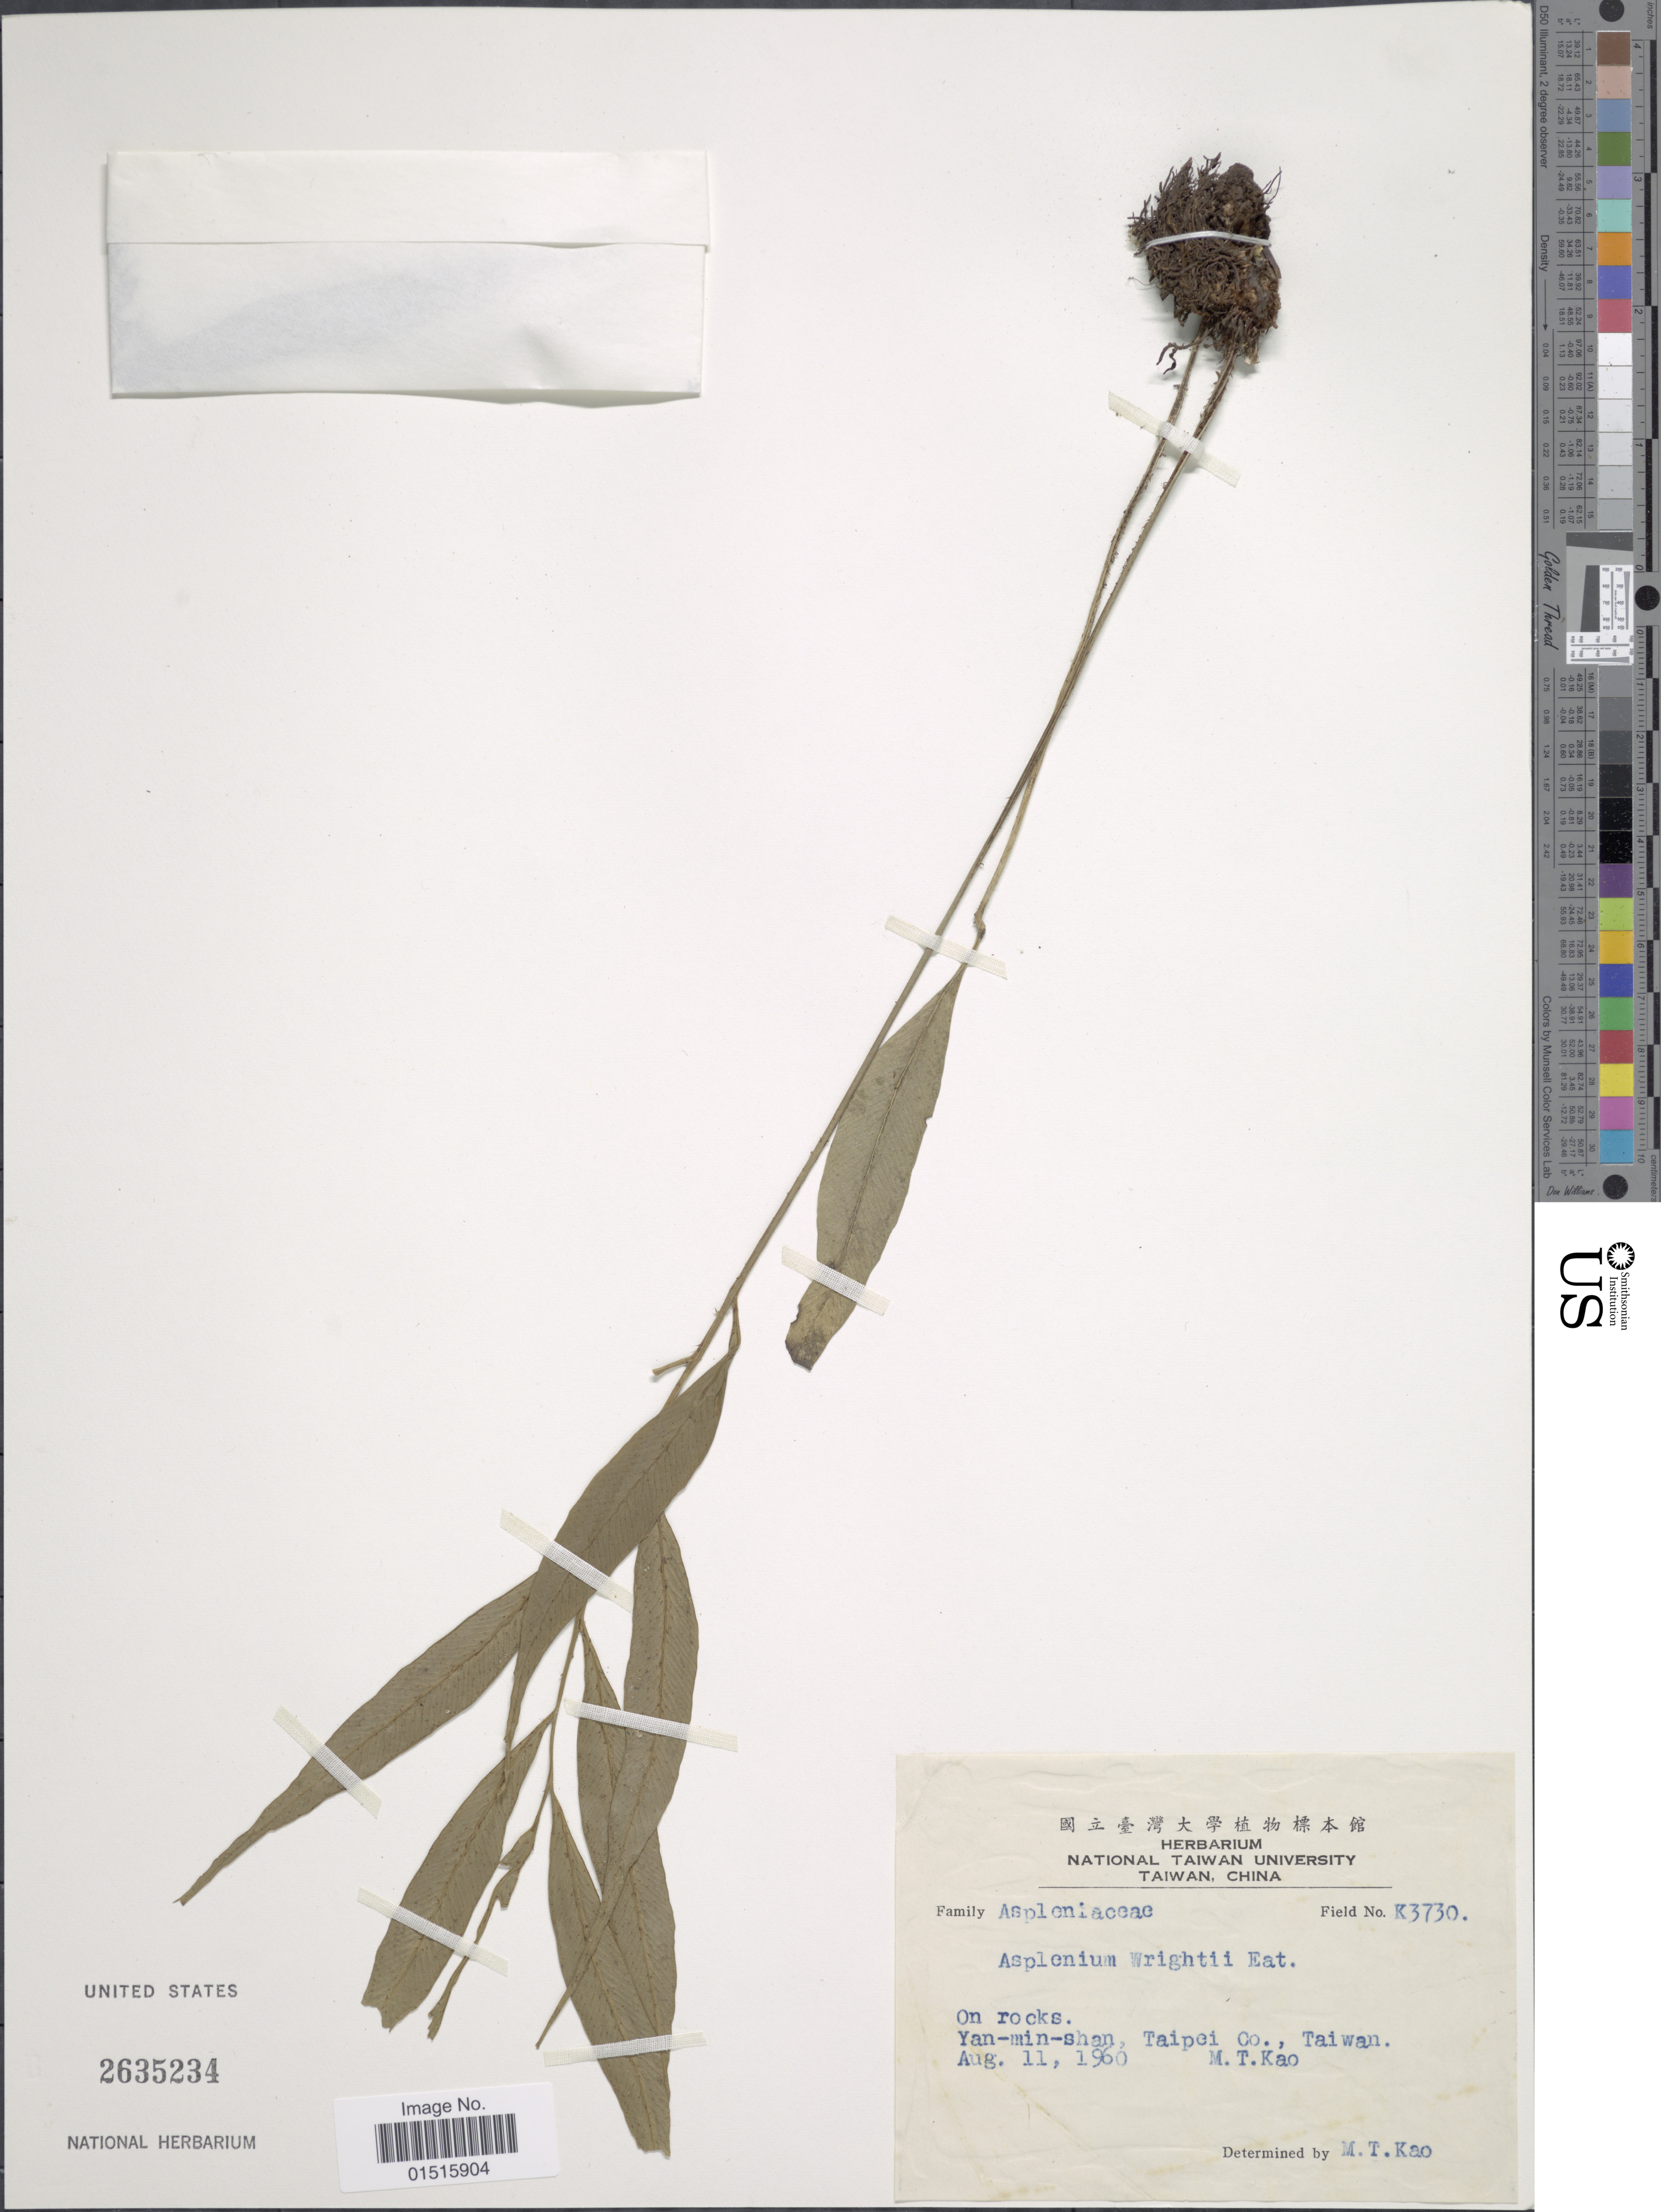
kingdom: Plantae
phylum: Tracheophyta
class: Polypodiopsida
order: Polypodiales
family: Aspleniaceae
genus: Asplenium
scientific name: Asplenium wrightii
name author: D.C. Eaton ex Hook.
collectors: M. T. Kao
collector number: K3730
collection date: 1960-08-11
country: Taiwan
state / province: Taipei City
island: Taiwan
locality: Yan-min-shan, Taipei Co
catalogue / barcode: US 2635234